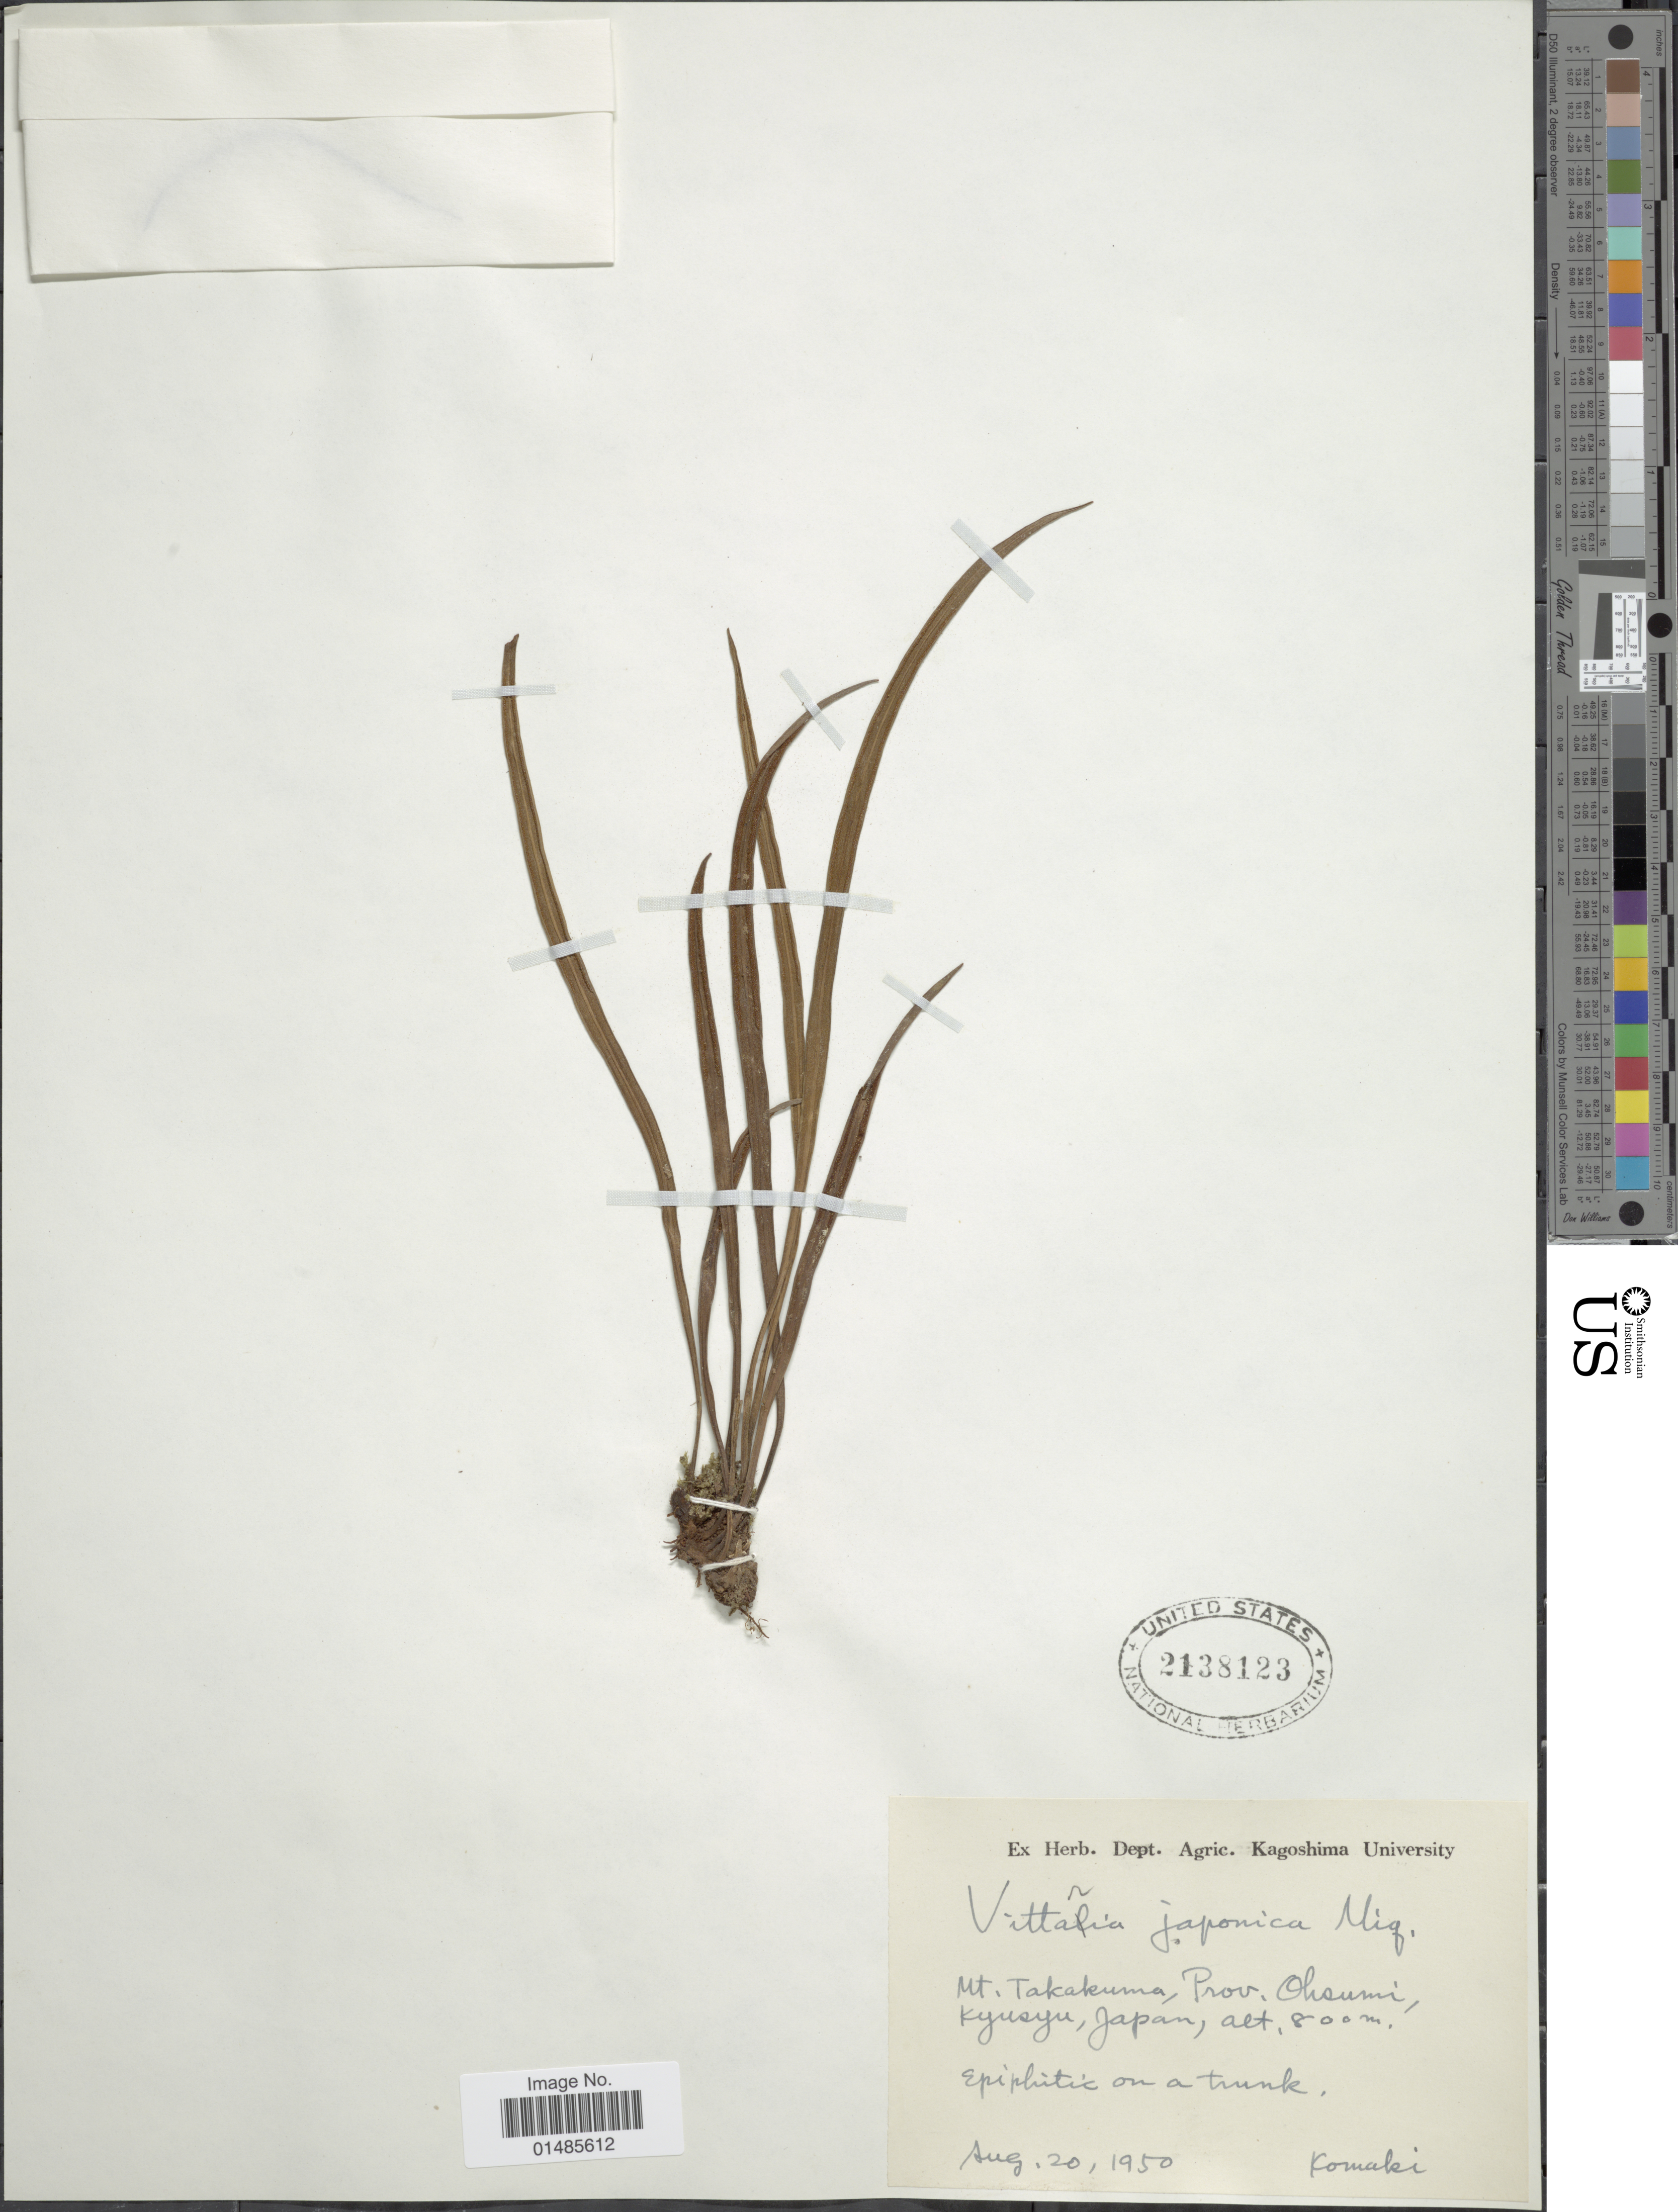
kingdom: Plantae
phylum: Tracheophyta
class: Polypodiopsida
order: Polypodiales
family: Pteridaceae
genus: Haplopteris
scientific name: Haplopteris flexuosa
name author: (Fée) E.H. Crane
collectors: -. Komaki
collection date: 1950-08-20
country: Japan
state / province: Kagosima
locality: Mt. Takakuma, Prov. Ohsumi, Kyusyu.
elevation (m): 800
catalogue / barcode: US 2138123